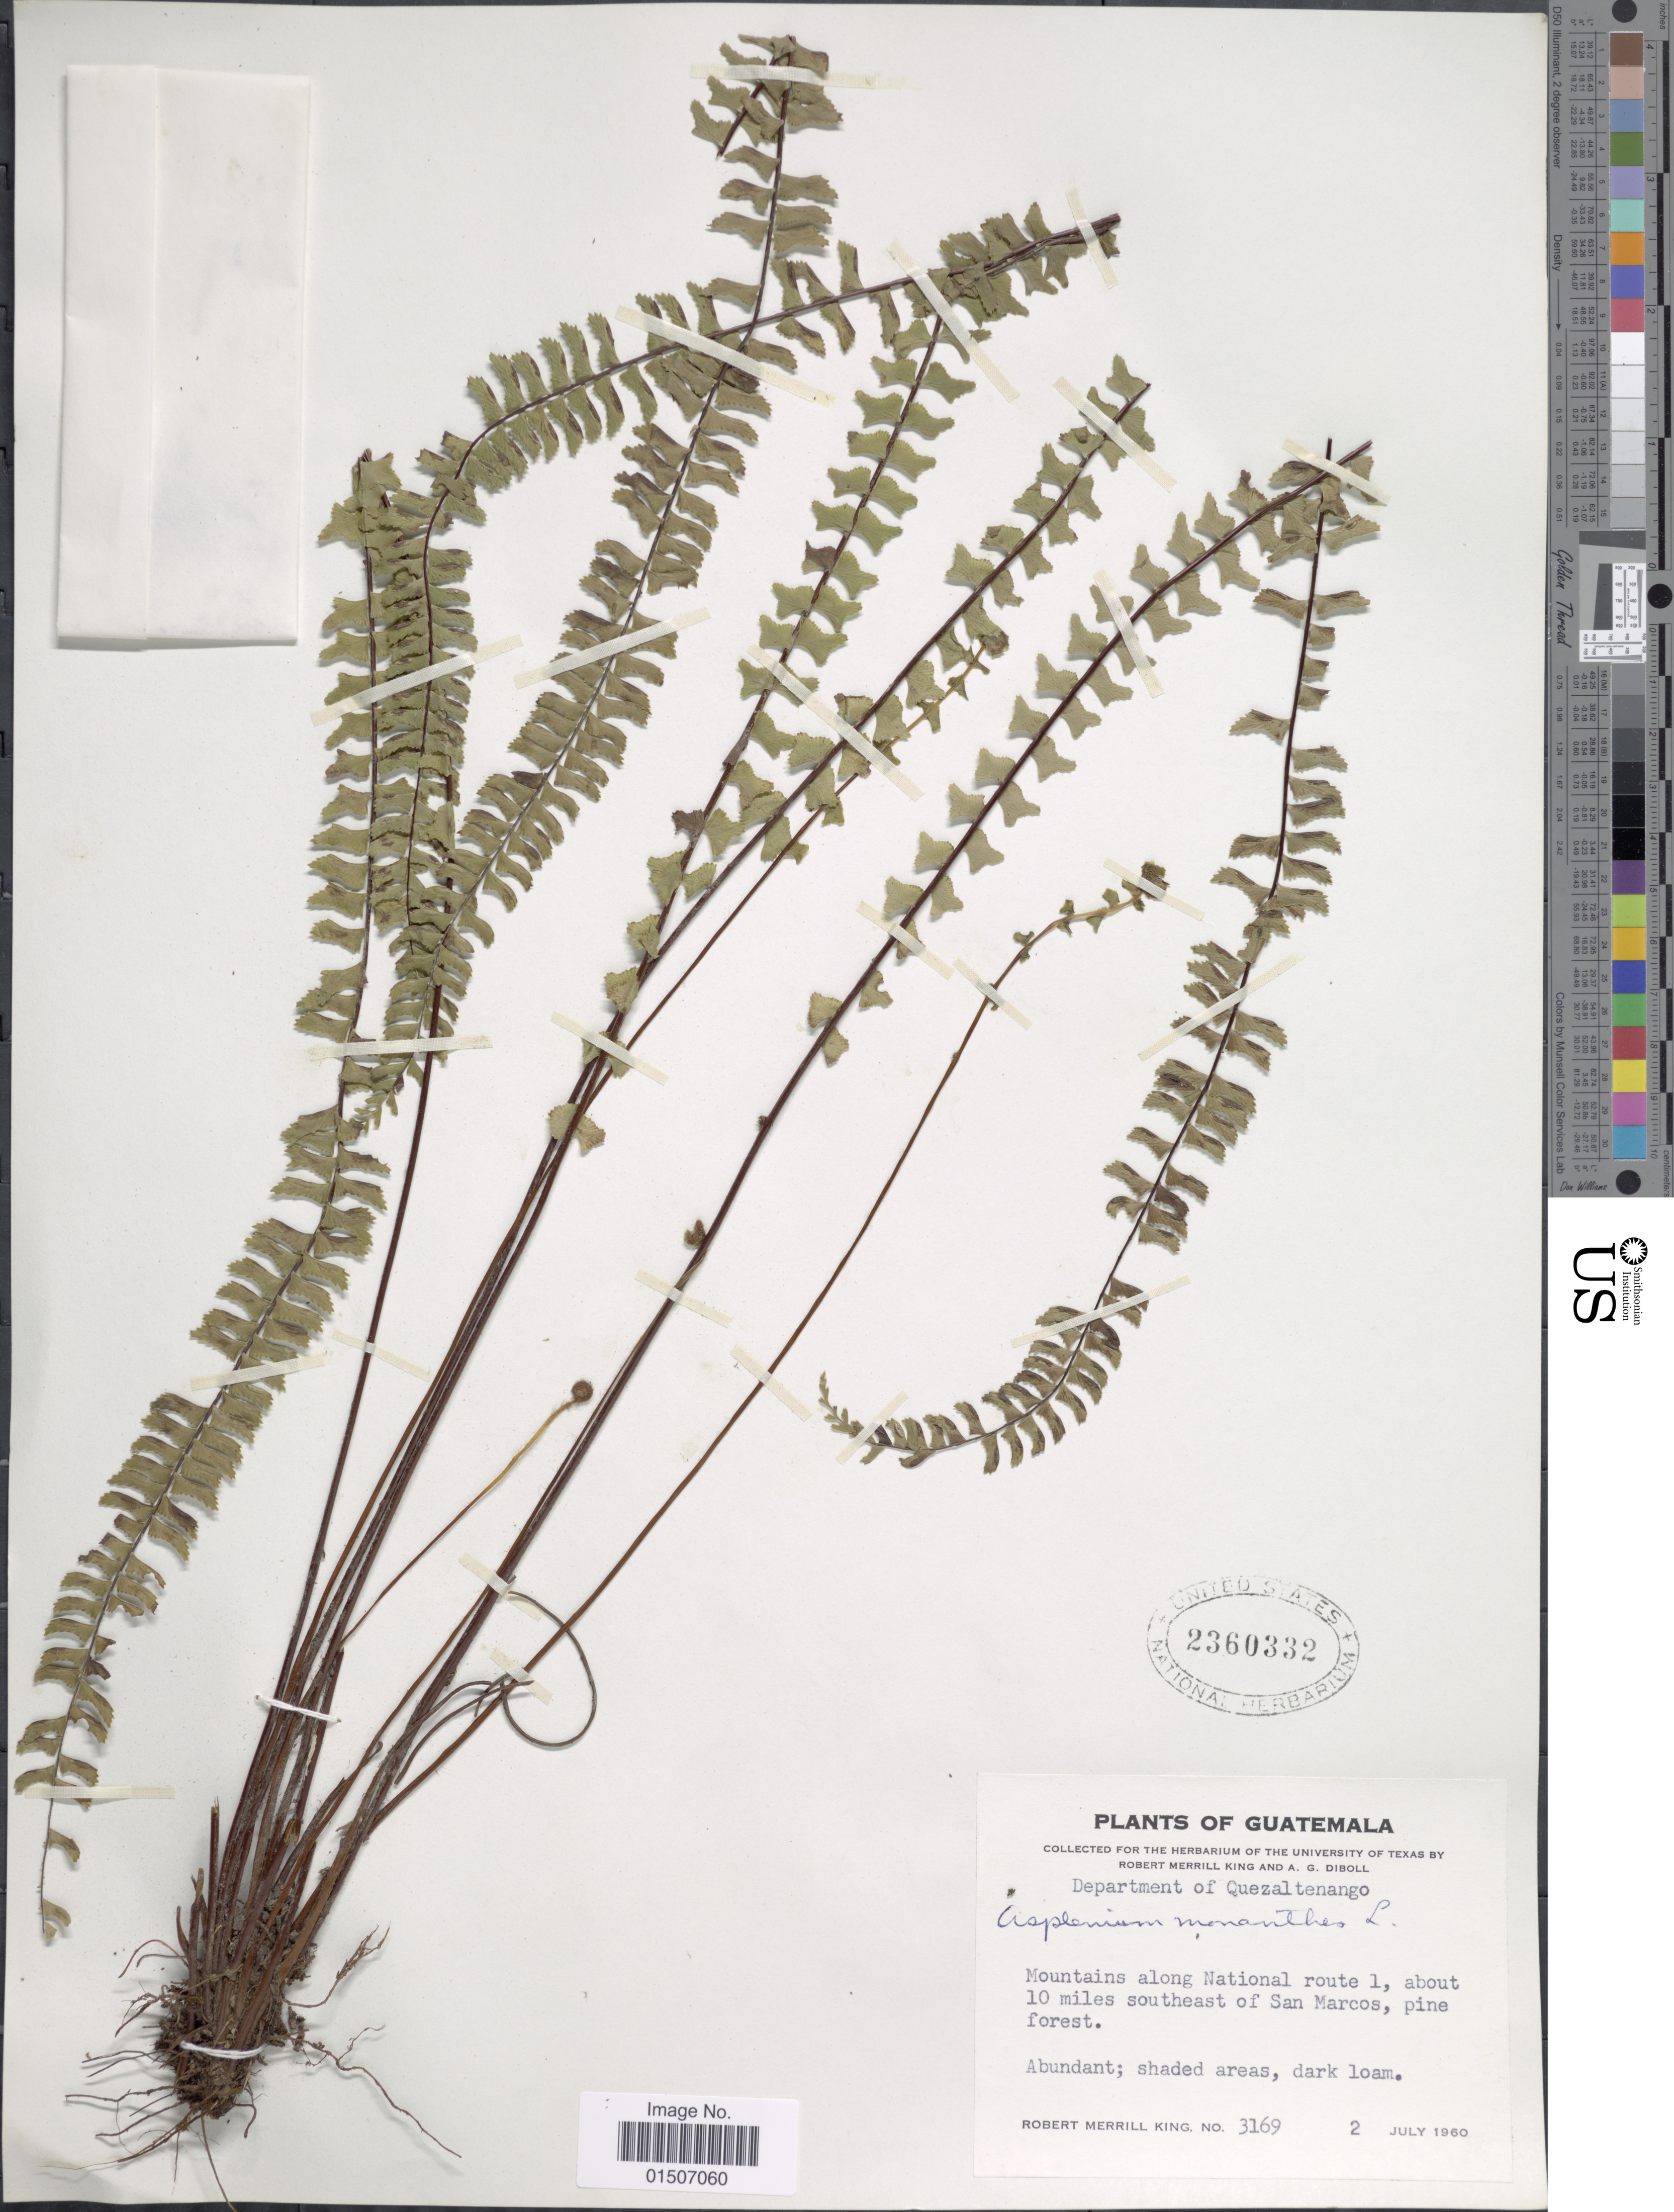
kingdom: Plantae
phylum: Tracheophyta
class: Polypodiopsida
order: Polypodiales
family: Aspleniaceae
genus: Asplenium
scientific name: Asplenium monanthes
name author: L.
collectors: R. M. King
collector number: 3169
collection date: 1960-07-02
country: Guatemala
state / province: Quetzaltenango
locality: Department of Quezaltenango, Mountains along National route 1, about 10 miles southeast of San Marcos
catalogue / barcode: US 2360332